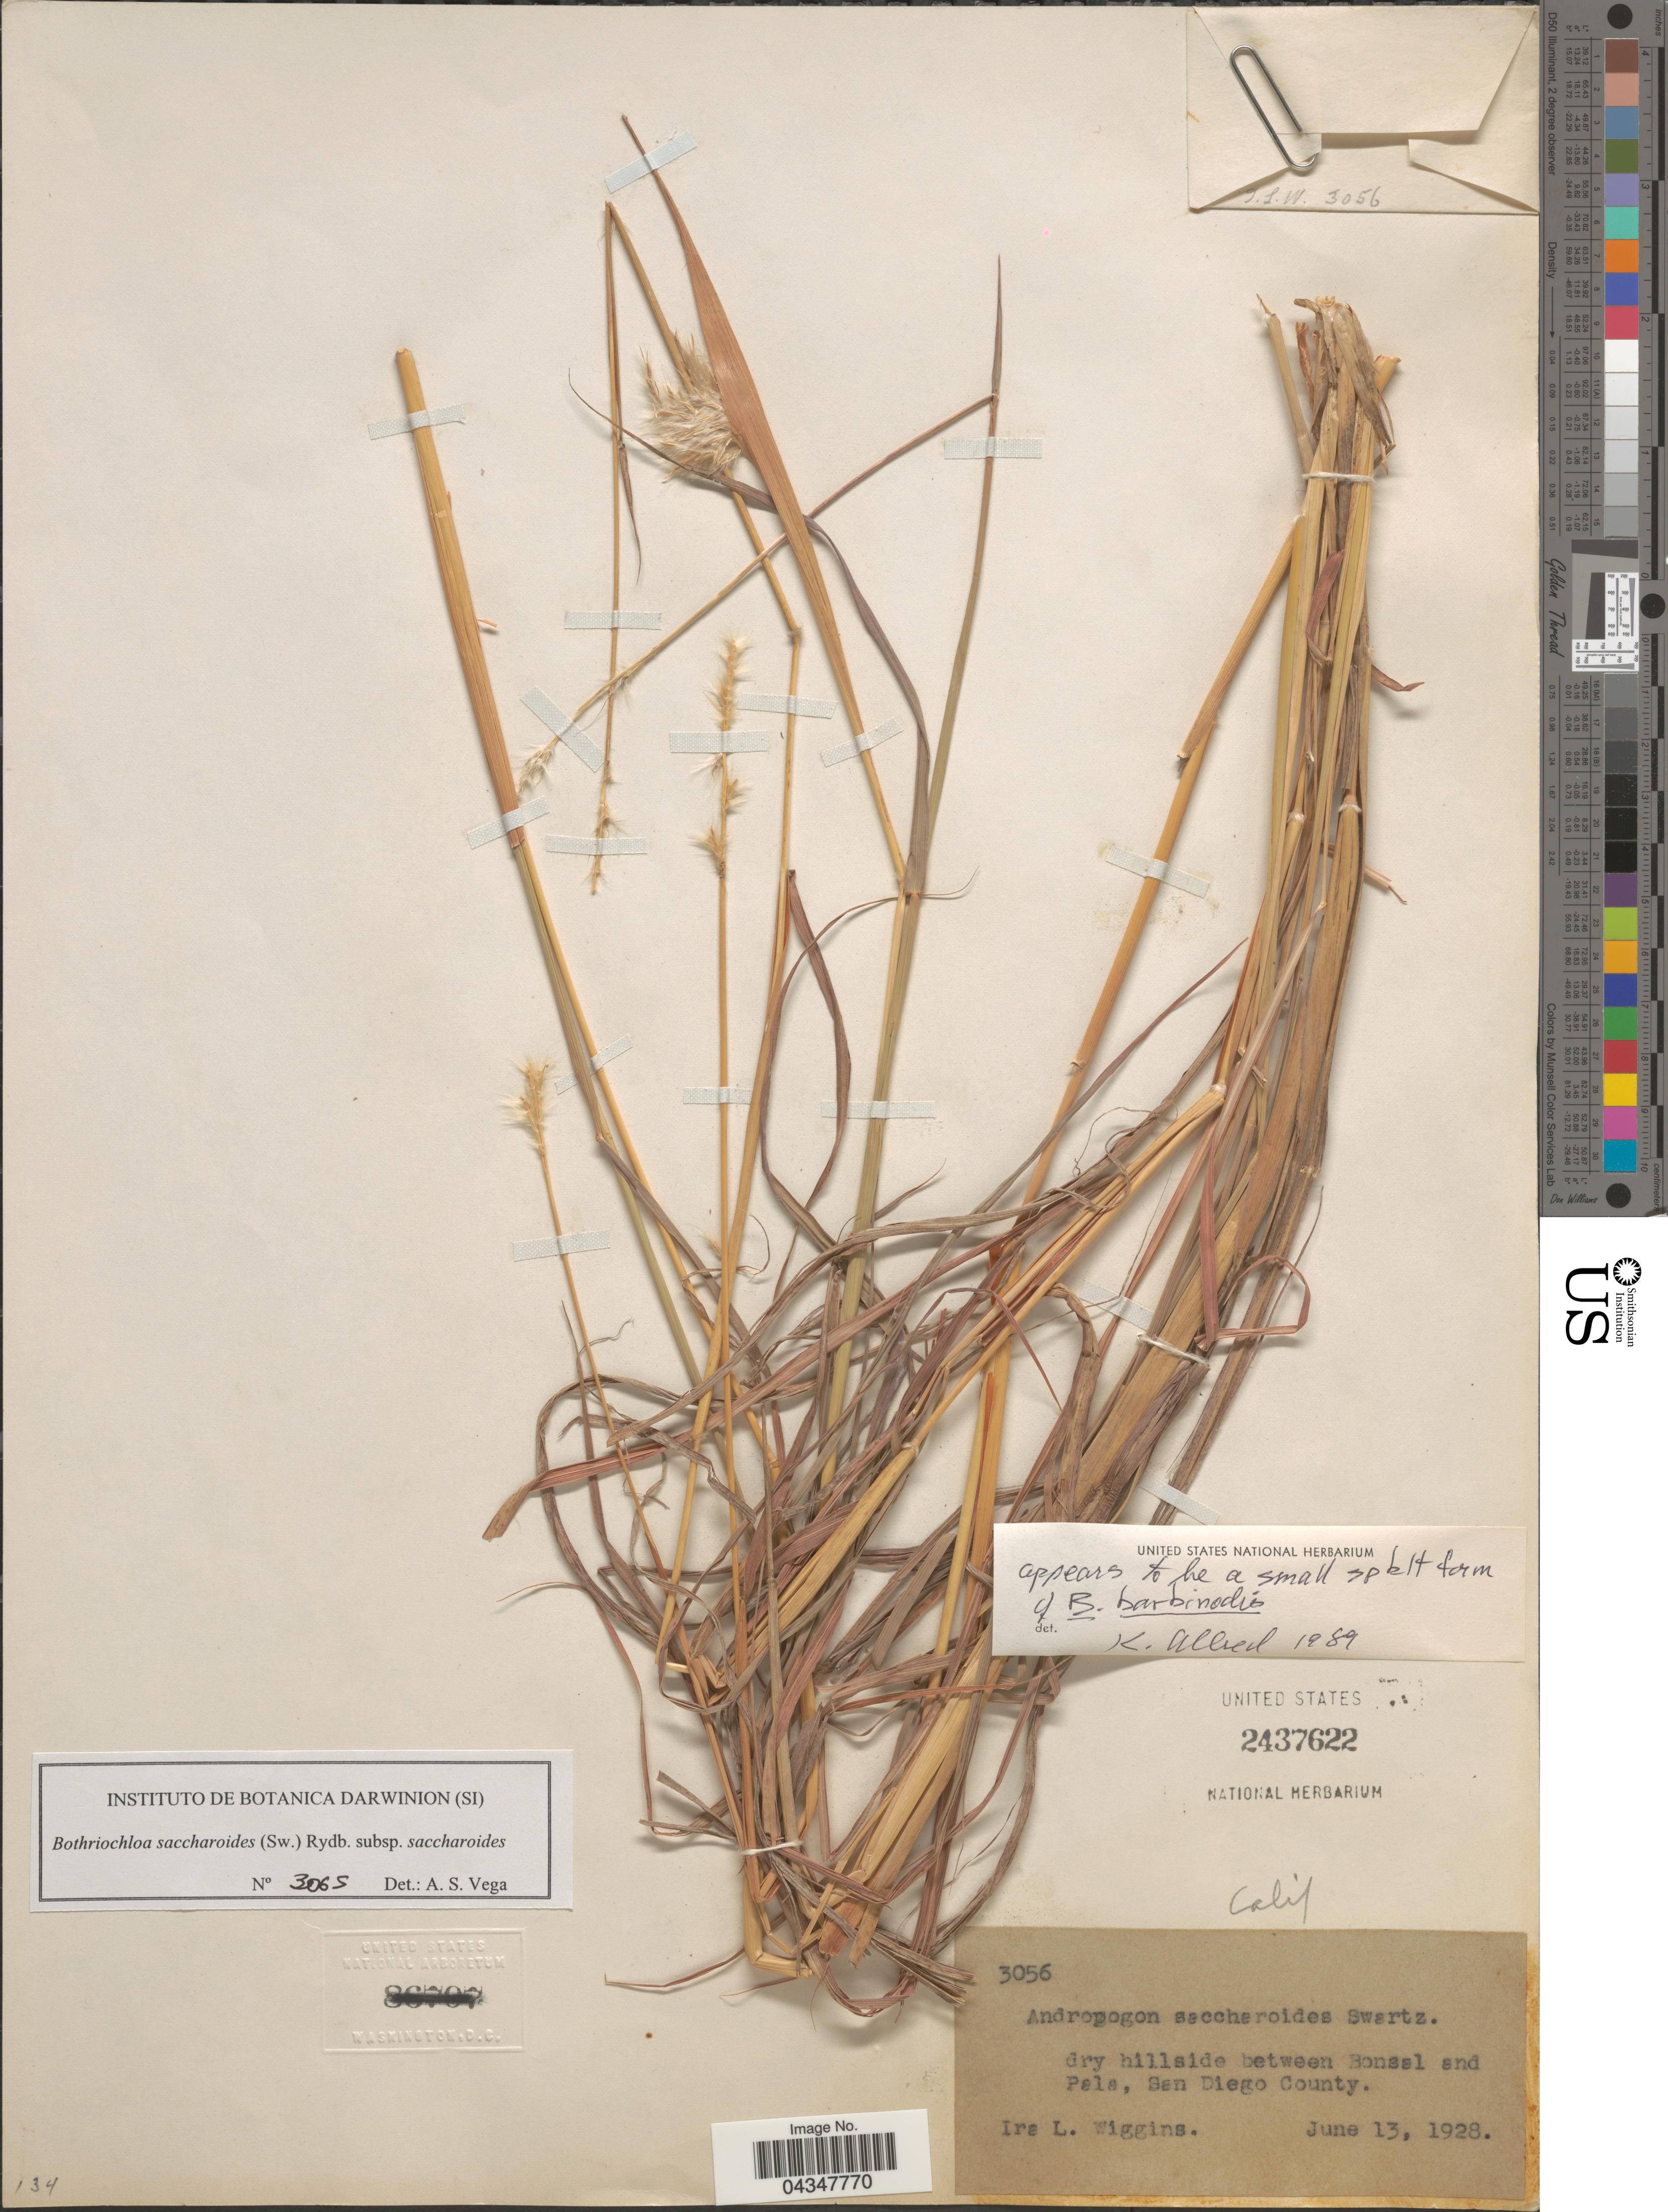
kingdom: Plantae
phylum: Tracheophyta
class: Liliopsida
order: Poales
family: Poaceae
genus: Bothriochloa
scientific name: Bothriochloa saccharoides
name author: (Sw.) Rydb.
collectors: I. L. Wiggins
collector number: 3056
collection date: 1928-06-13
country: United States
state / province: California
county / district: San Diego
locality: Dry hillside between Honsel and Pala, San Diego County.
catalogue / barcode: US 2437622